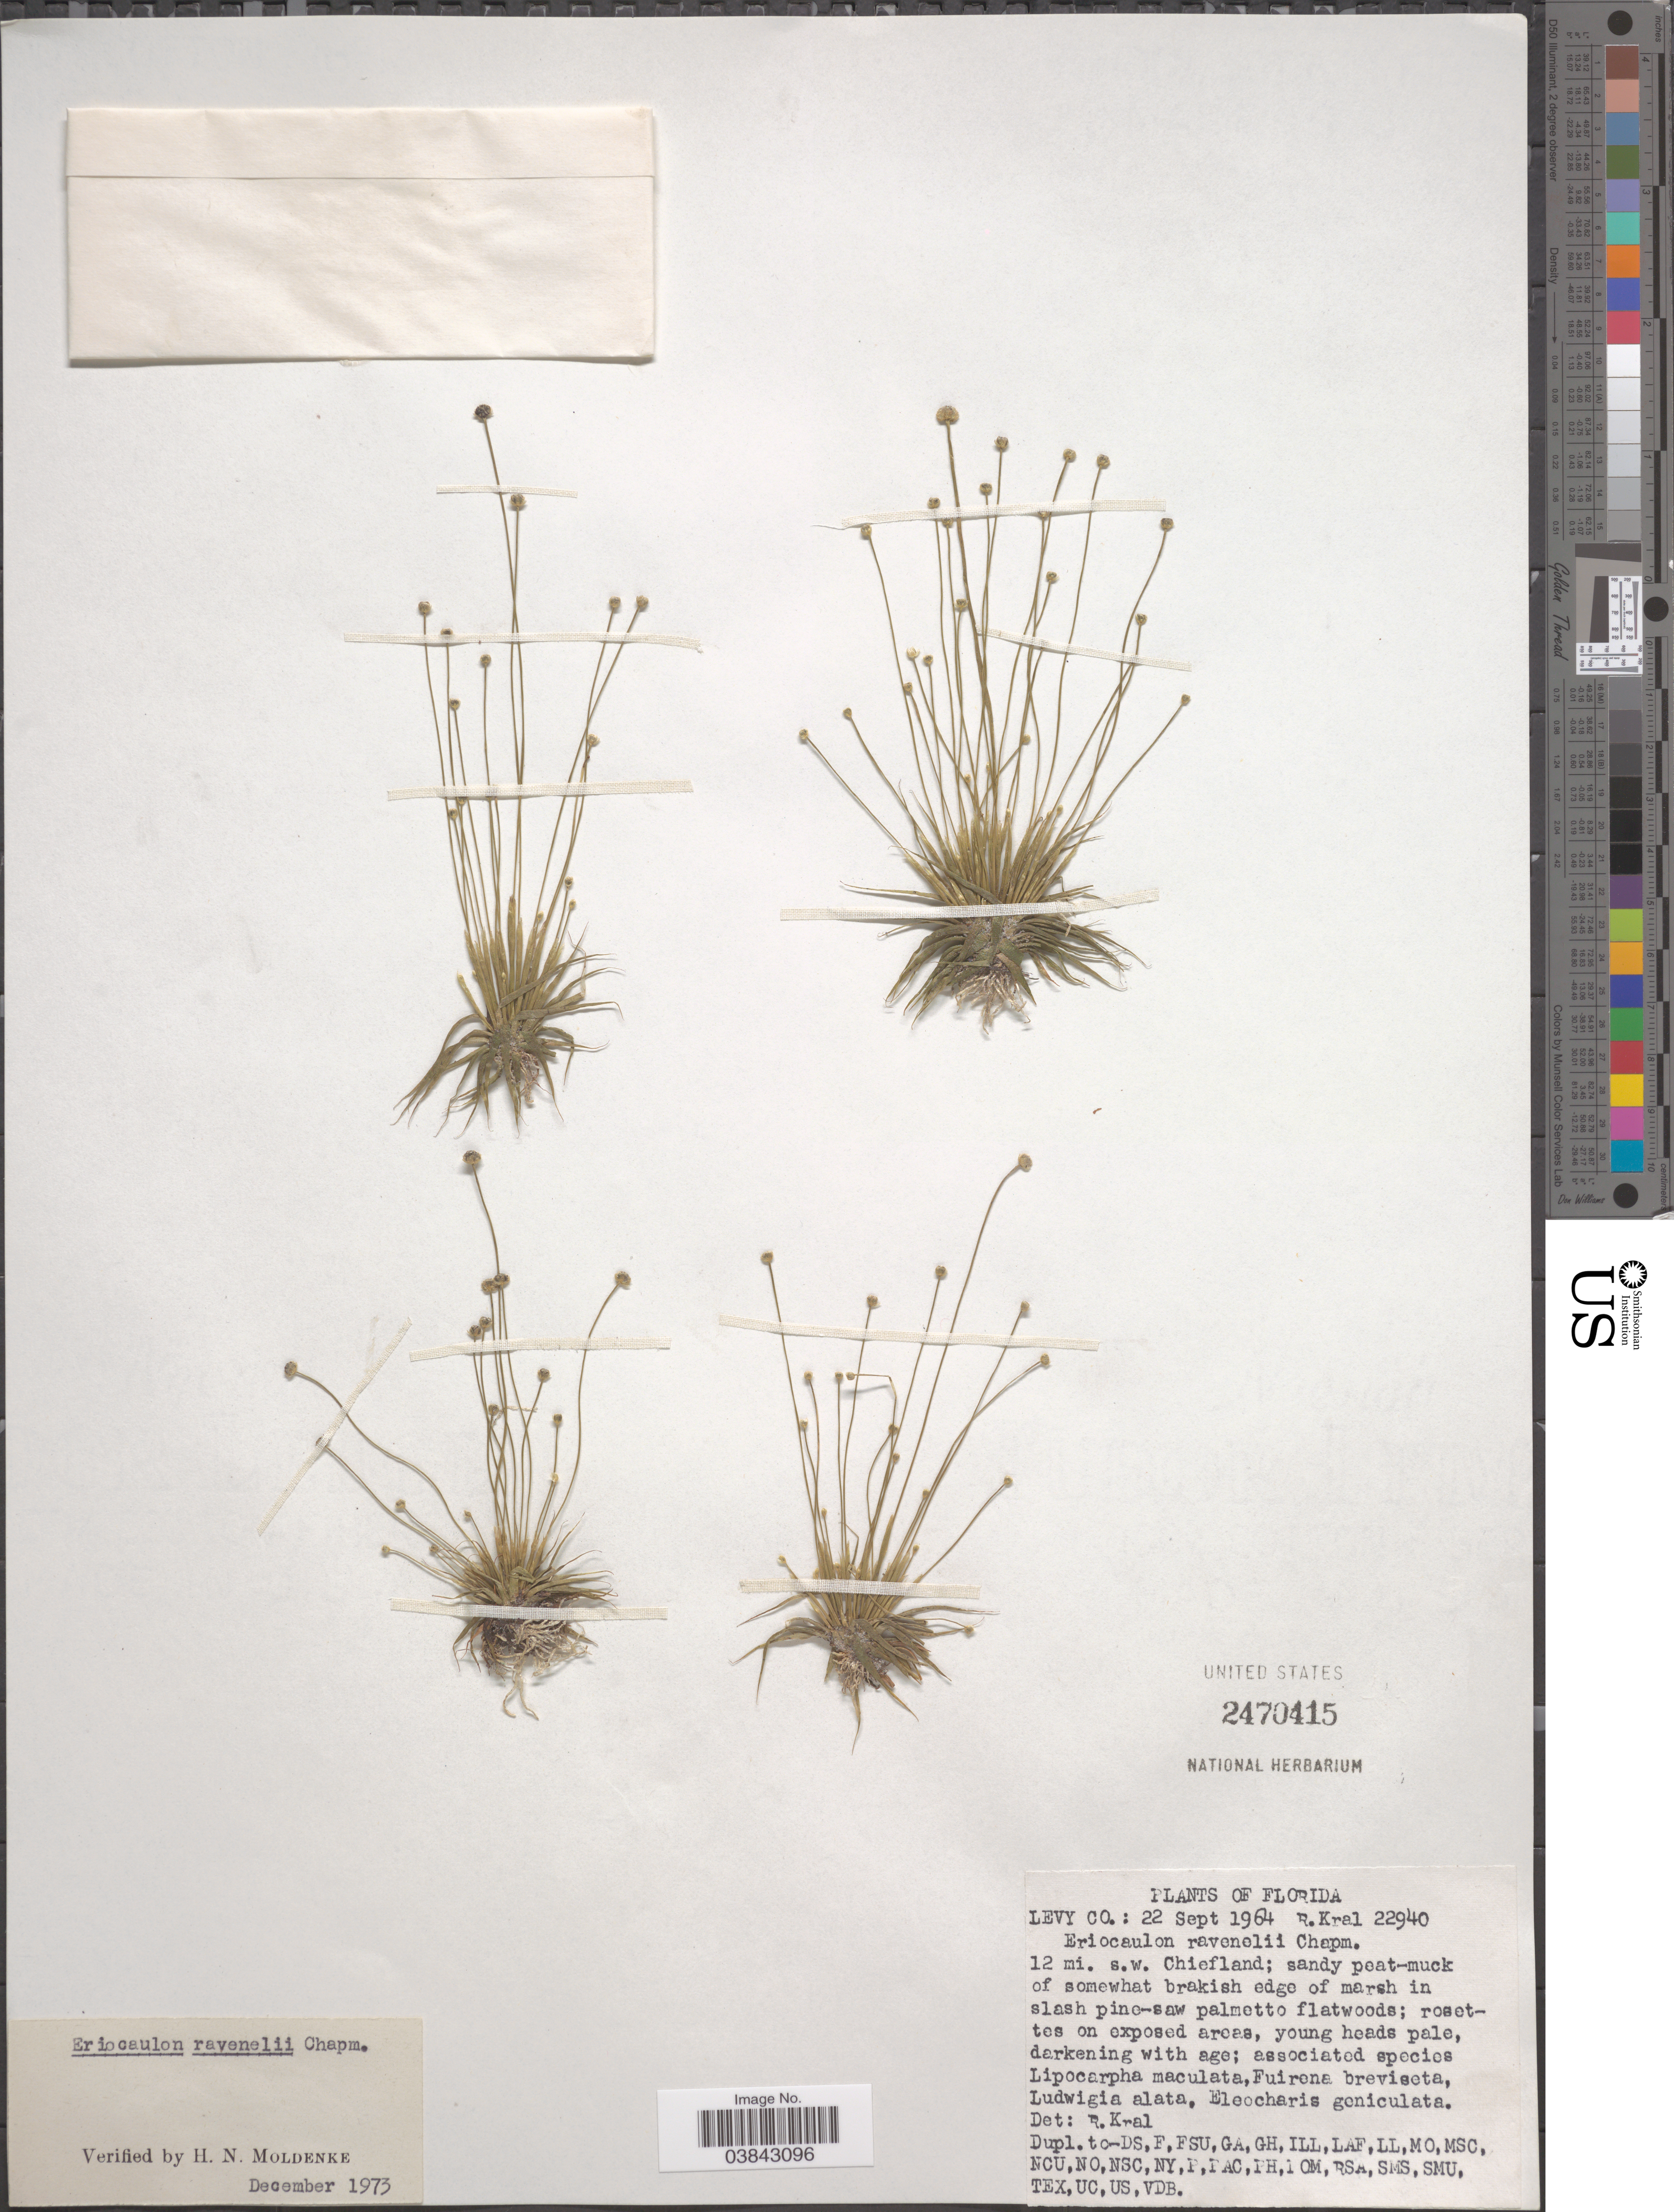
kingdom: Plantae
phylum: Tracheophyta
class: Liliopsida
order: Poales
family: Eriocaulaceae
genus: Eriocaulon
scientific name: Eriocaulon ravenelii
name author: Chapm.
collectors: R. Kral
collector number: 22940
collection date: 1964-09-22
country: United States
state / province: Florida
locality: Levy Co. 12 mi. s.w. Chiefland.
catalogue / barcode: US 2470415